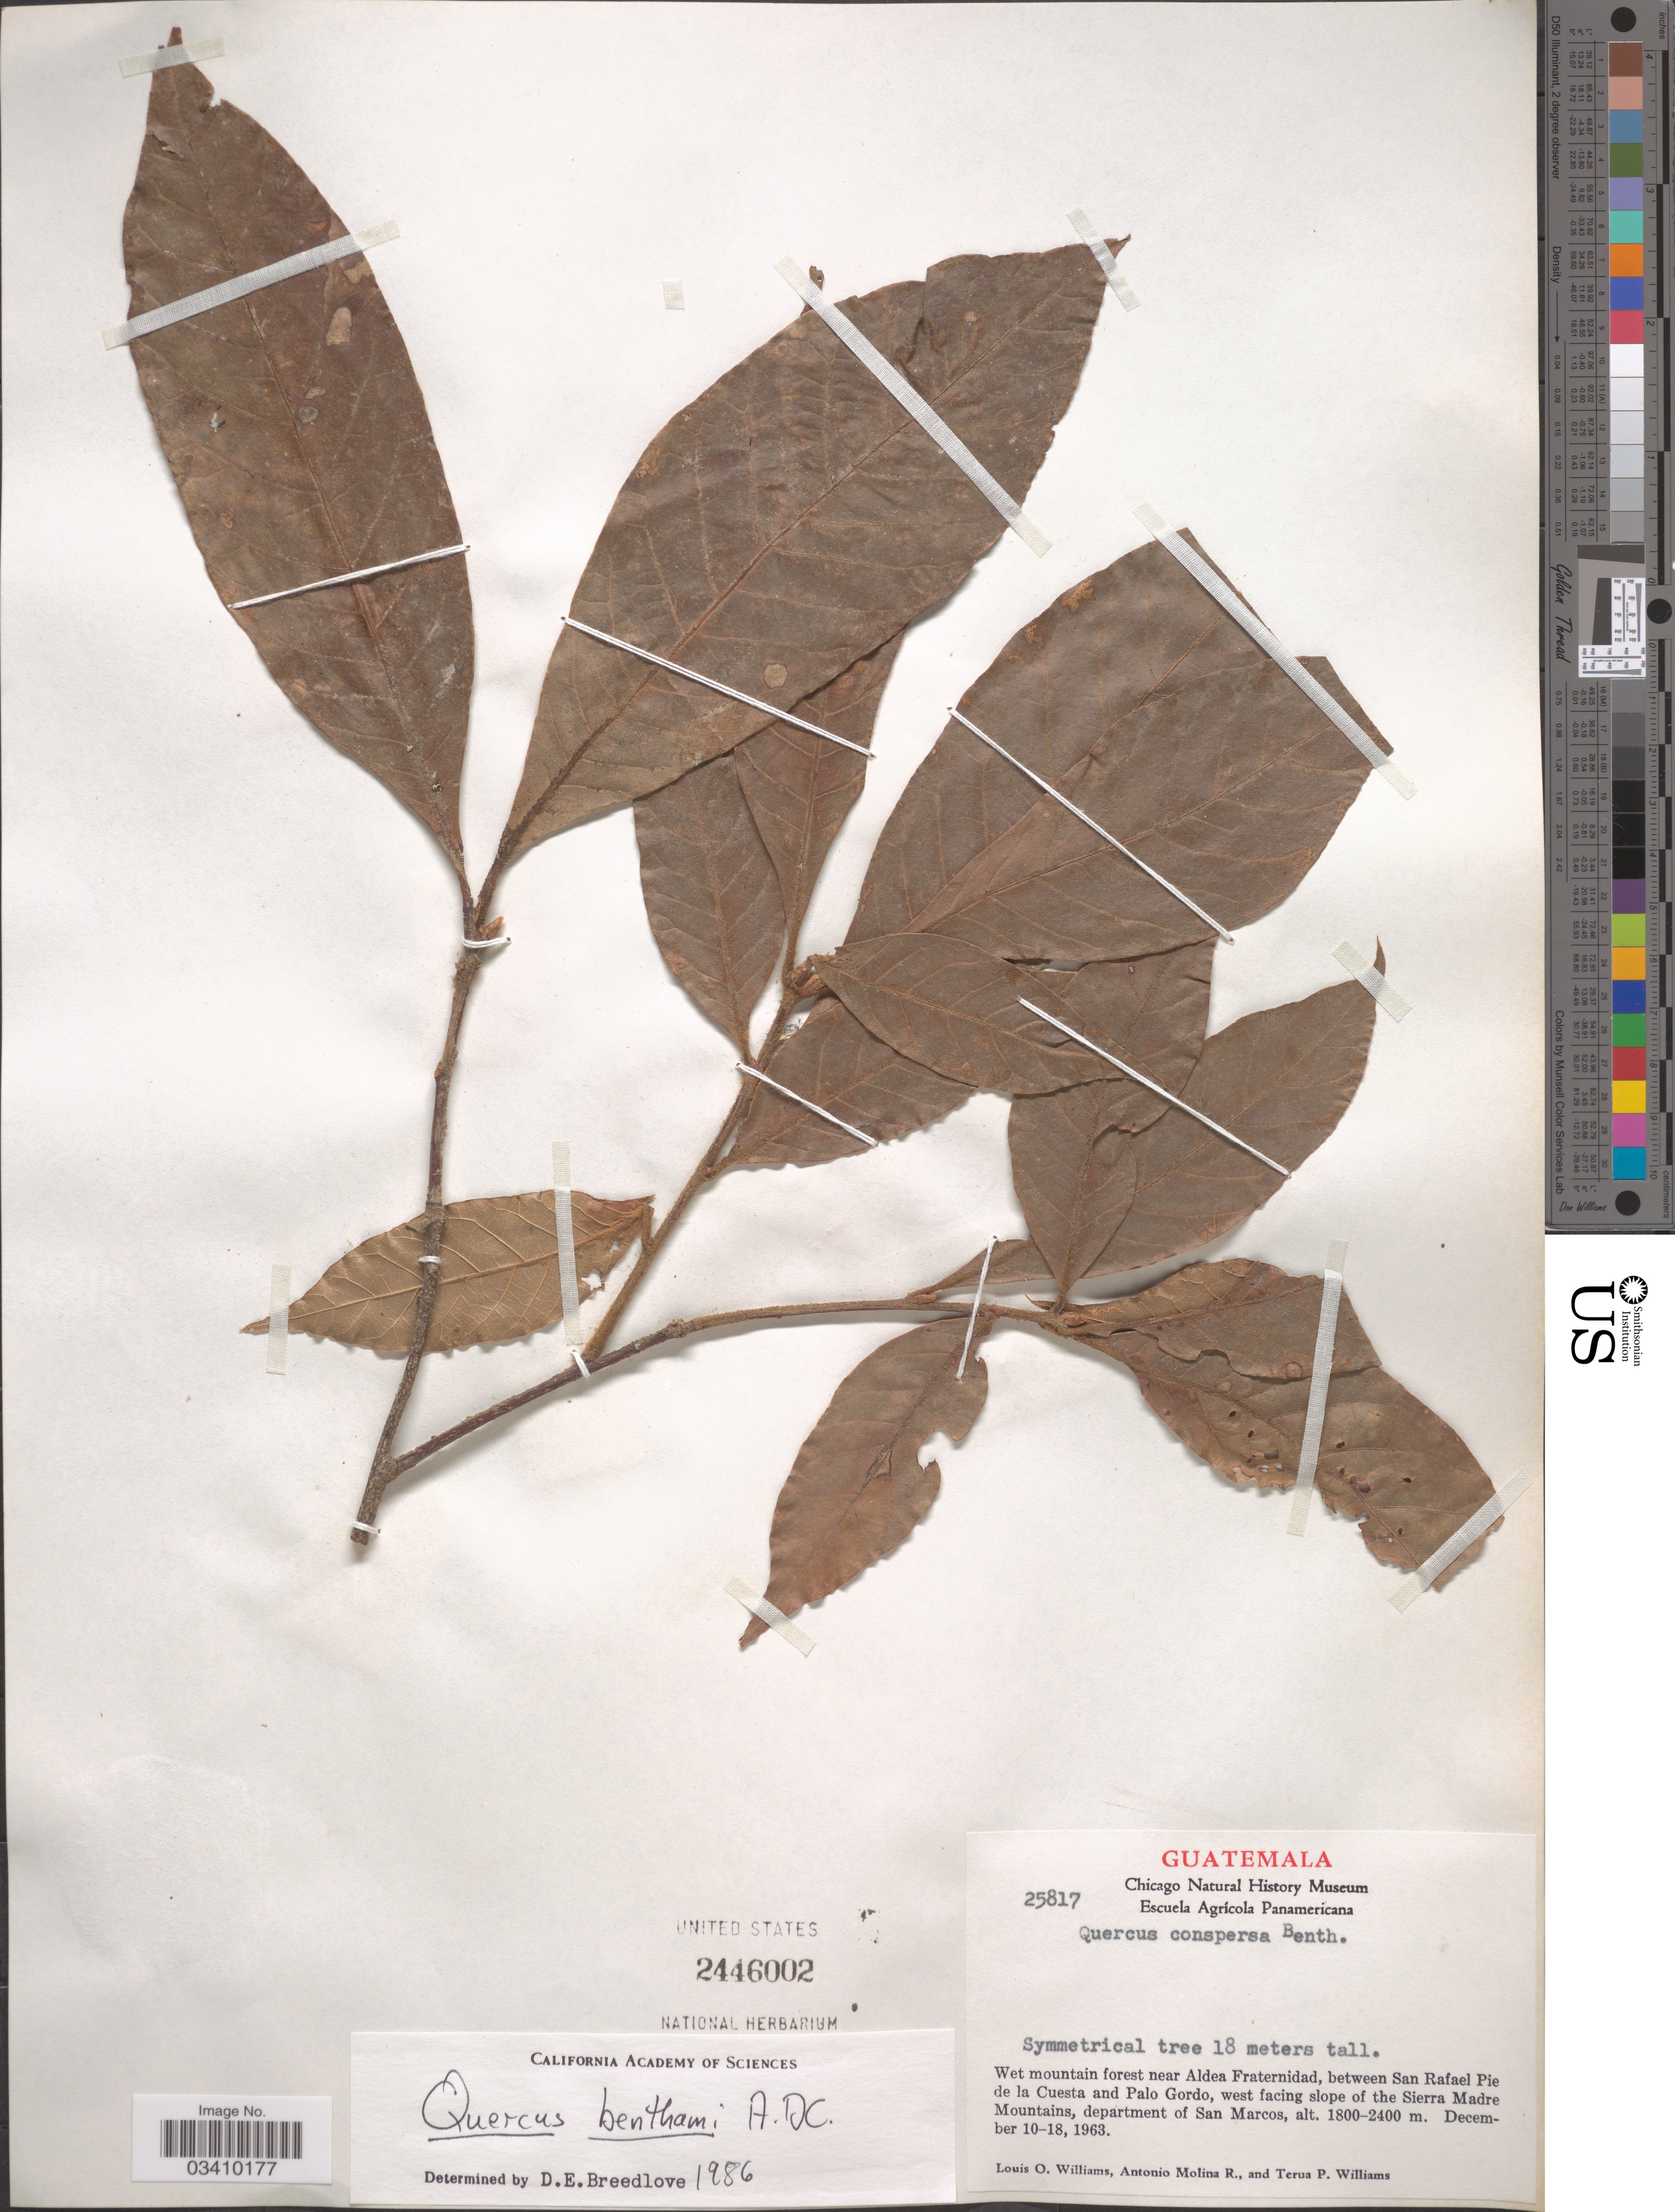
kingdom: Plantae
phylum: Tracheophyta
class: Magnoliopsida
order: Fagales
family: Fagaceae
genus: Quercus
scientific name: Quercus benthamii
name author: A. DC.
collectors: L. O. Williams, A. Molina R. & T. P. Williams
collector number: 25817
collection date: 1963-12-10/1963-12-18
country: Guatemala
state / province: San Marcos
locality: Wet mountain forest near Aldea Fraternidad, between San Rafael Pie de la Cuesta and Palo Gordo, west facing slope of the Sierra Madre Mountains, department of San Marcos.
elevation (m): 1800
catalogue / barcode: US 2446002